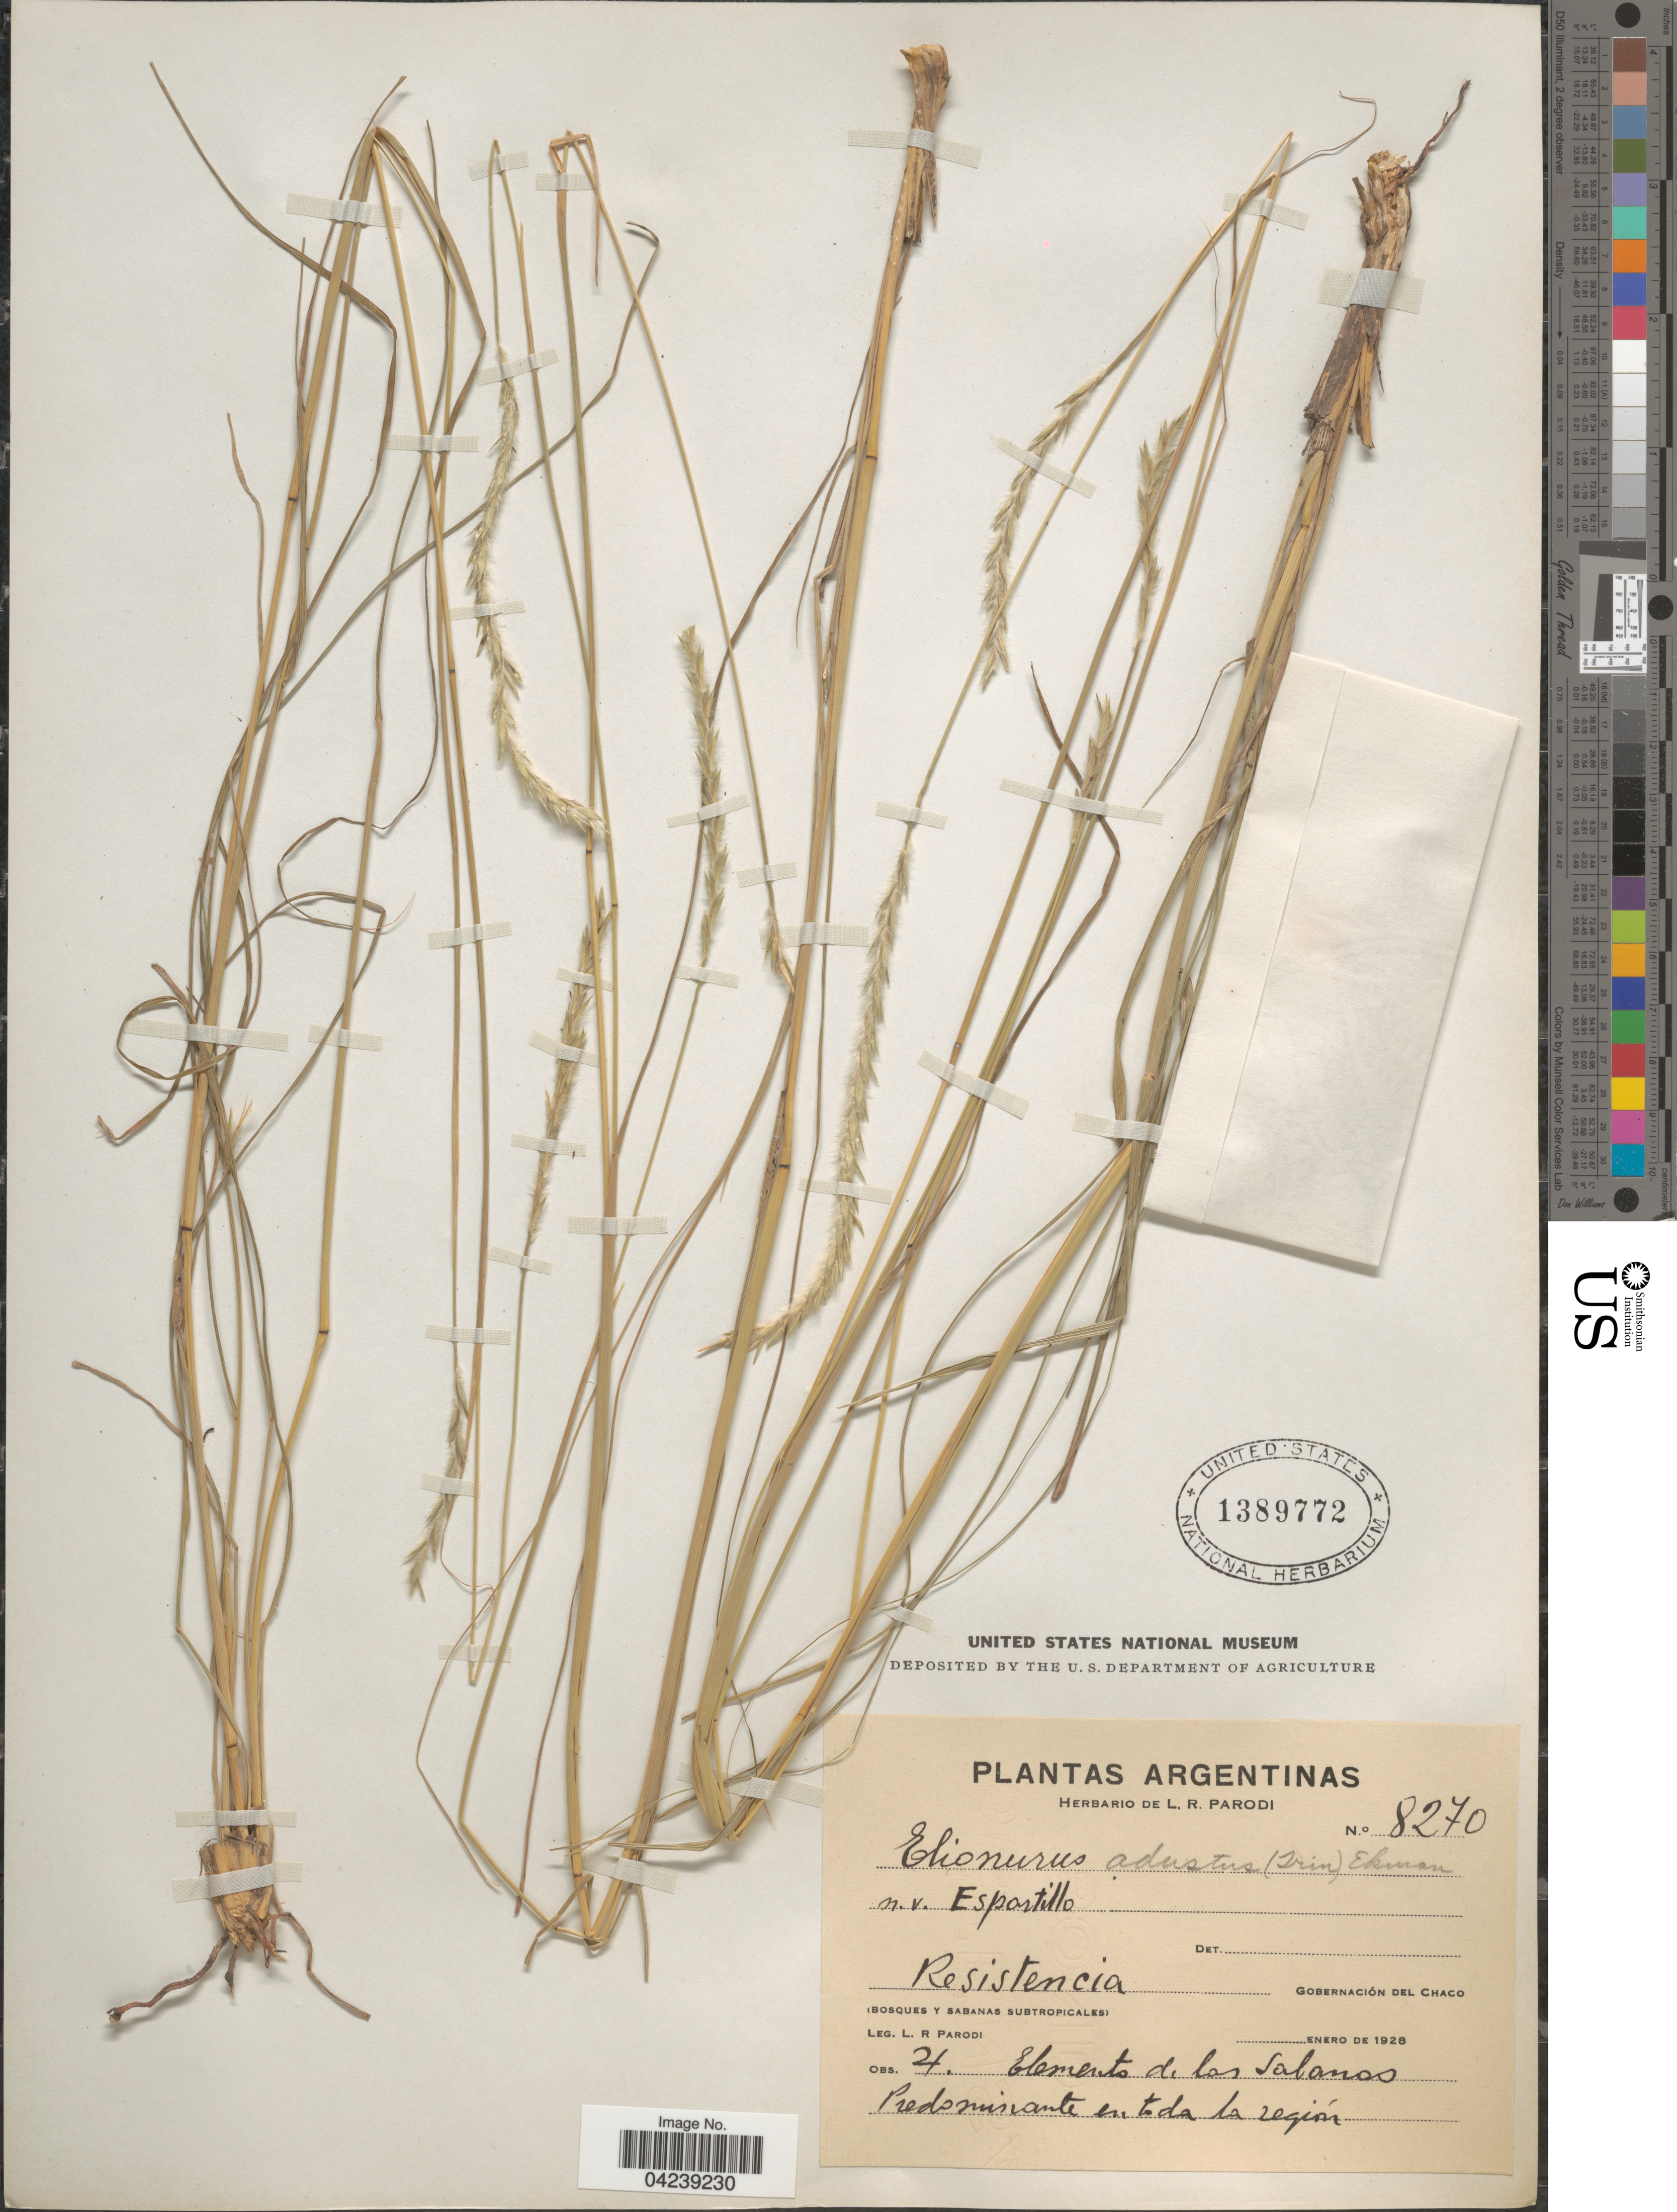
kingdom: Plantae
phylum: Tracheophyta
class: Liliopsida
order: Poales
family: Poaceae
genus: Elionurus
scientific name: Elionurus muticus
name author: (Spreng.) Kuntze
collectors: L. R. Parodi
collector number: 8270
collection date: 1928-01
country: Argentina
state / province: Chaco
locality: Resistencia. Gobernación del Chaco. (Bosques y sabanas Subtropical).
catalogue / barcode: US 1389772